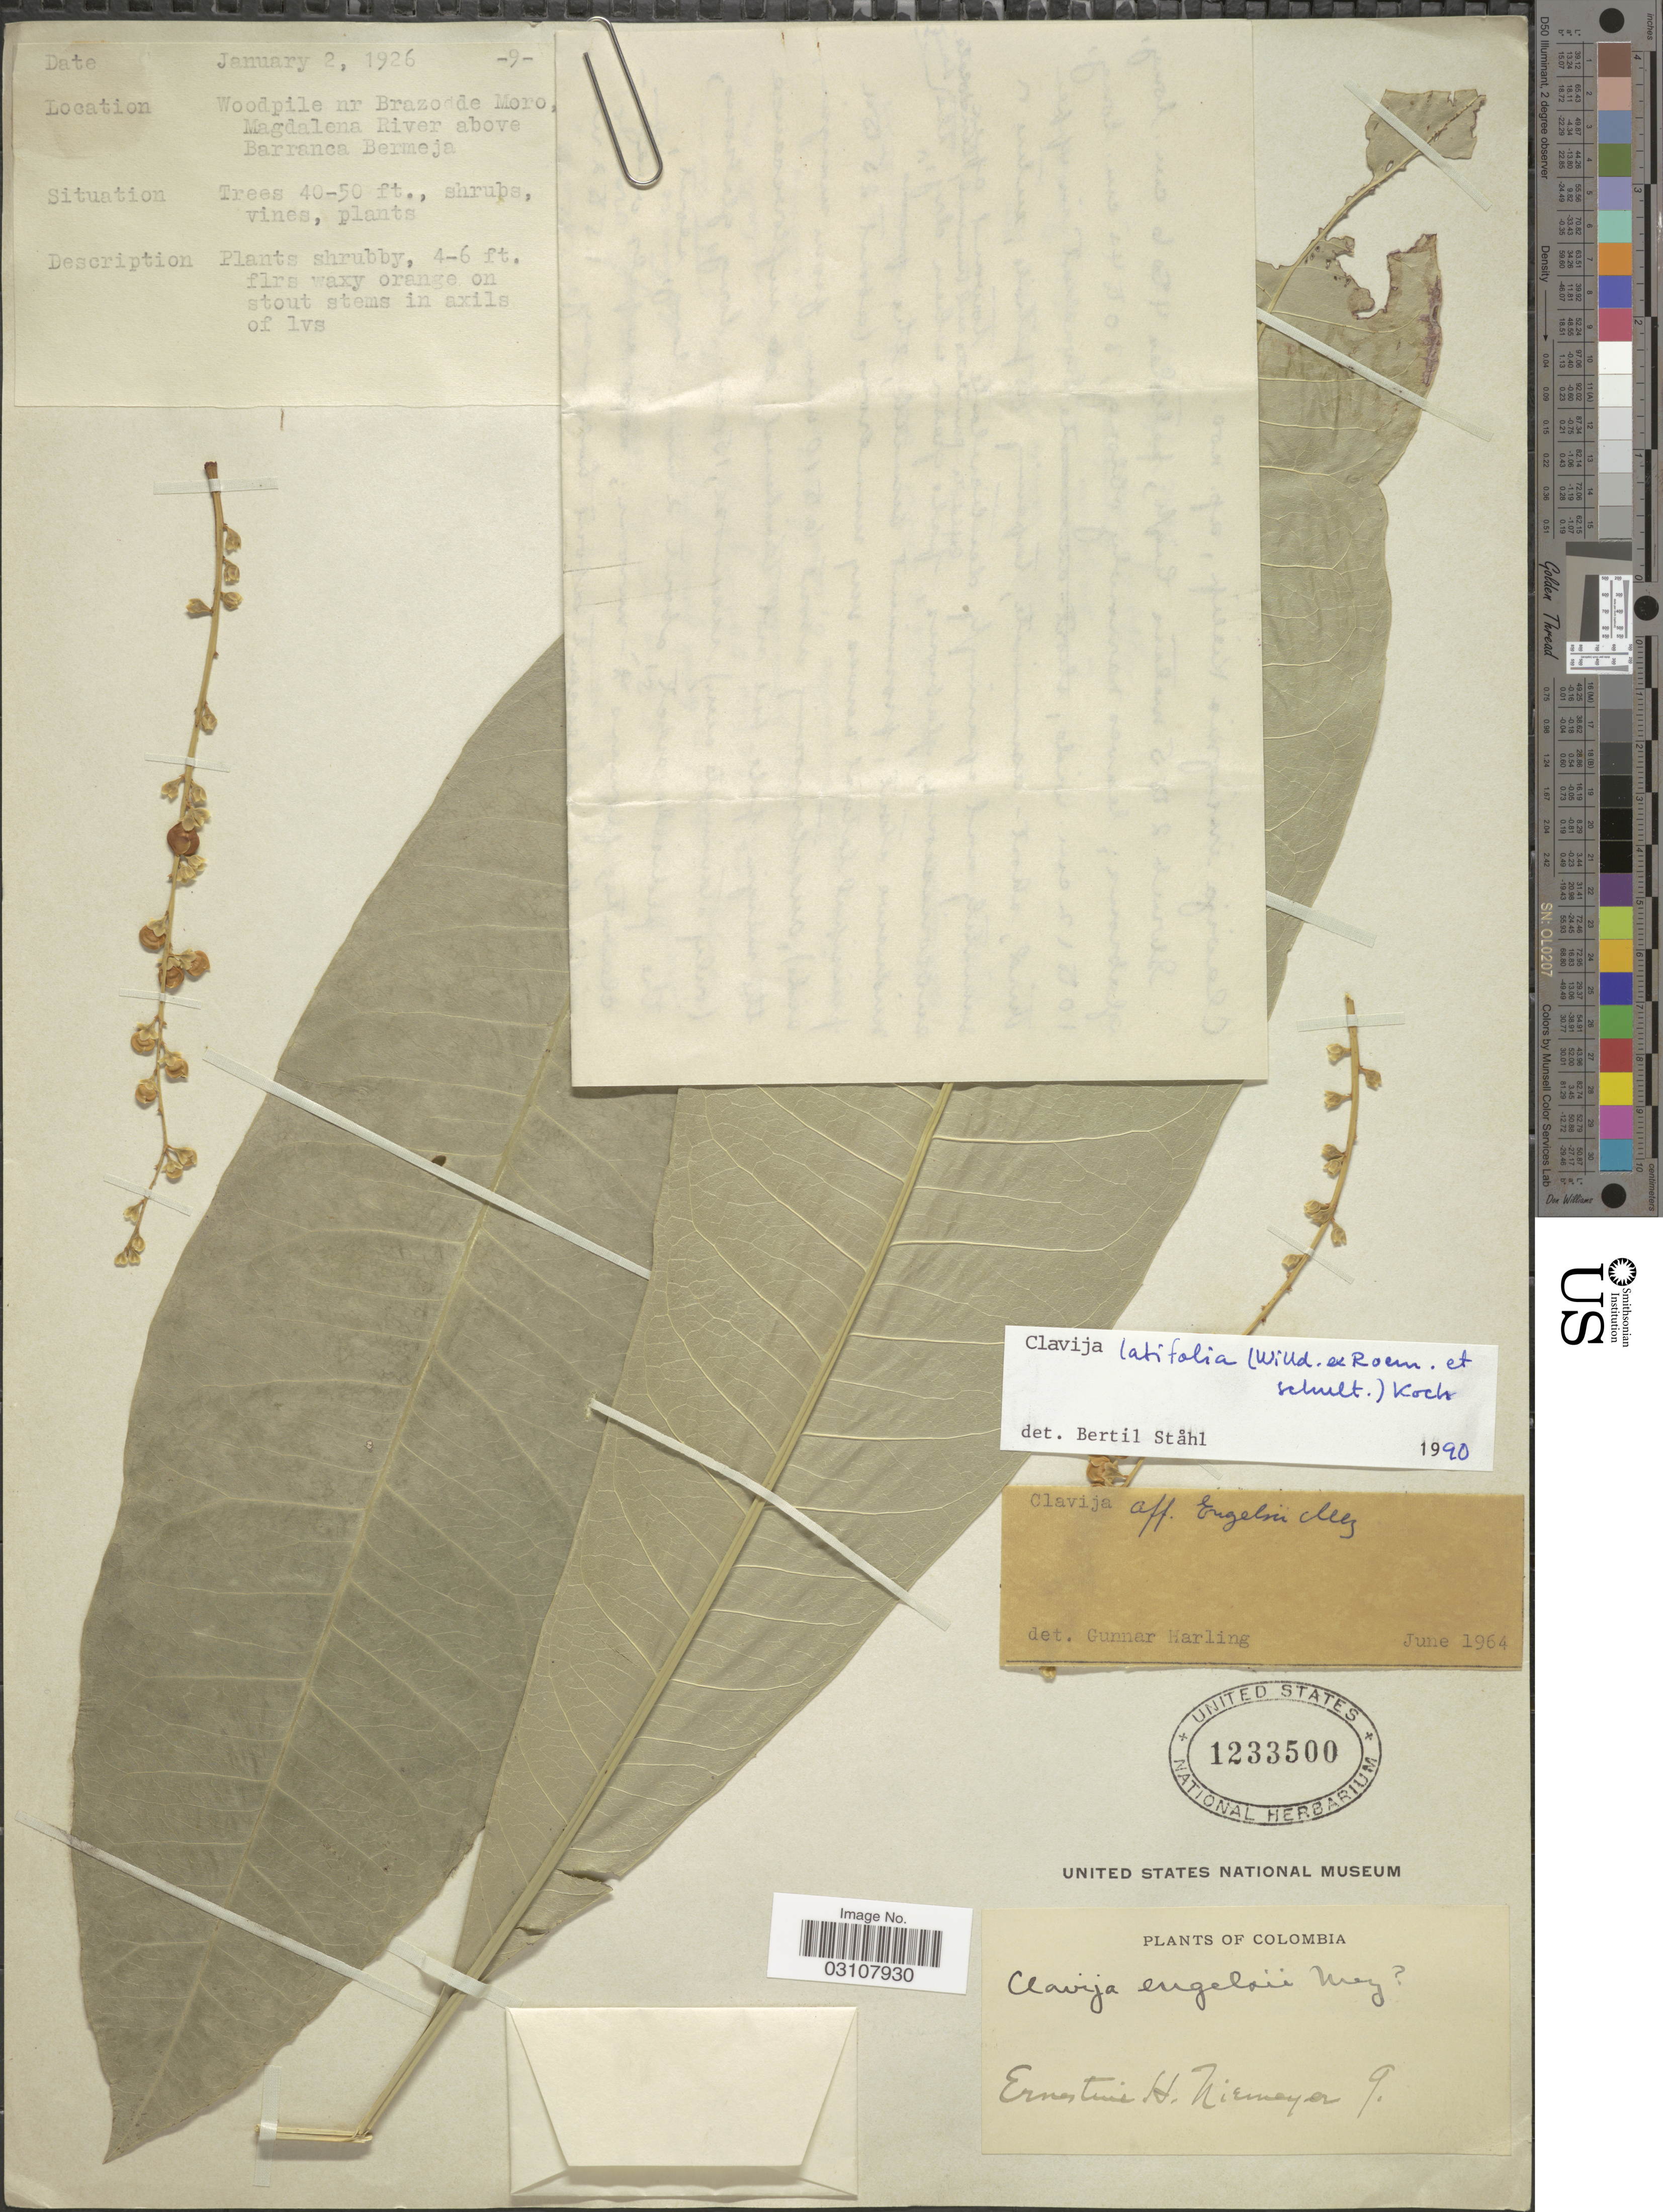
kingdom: Plantae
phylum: Tracheophyta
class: Magnoliopsida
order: Ericales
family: Primulaceae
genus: Clavija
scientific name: Clavija latifolia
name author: (Willd. ex Roem. & Schult.) K. Koch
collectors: E. H. Niemeyer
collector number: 9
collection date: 1926-01-02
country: Colombia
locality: Woodpile nr Brazo de Moro, Magdalena River above Barranca Bermeja.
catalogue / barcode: US 1233500